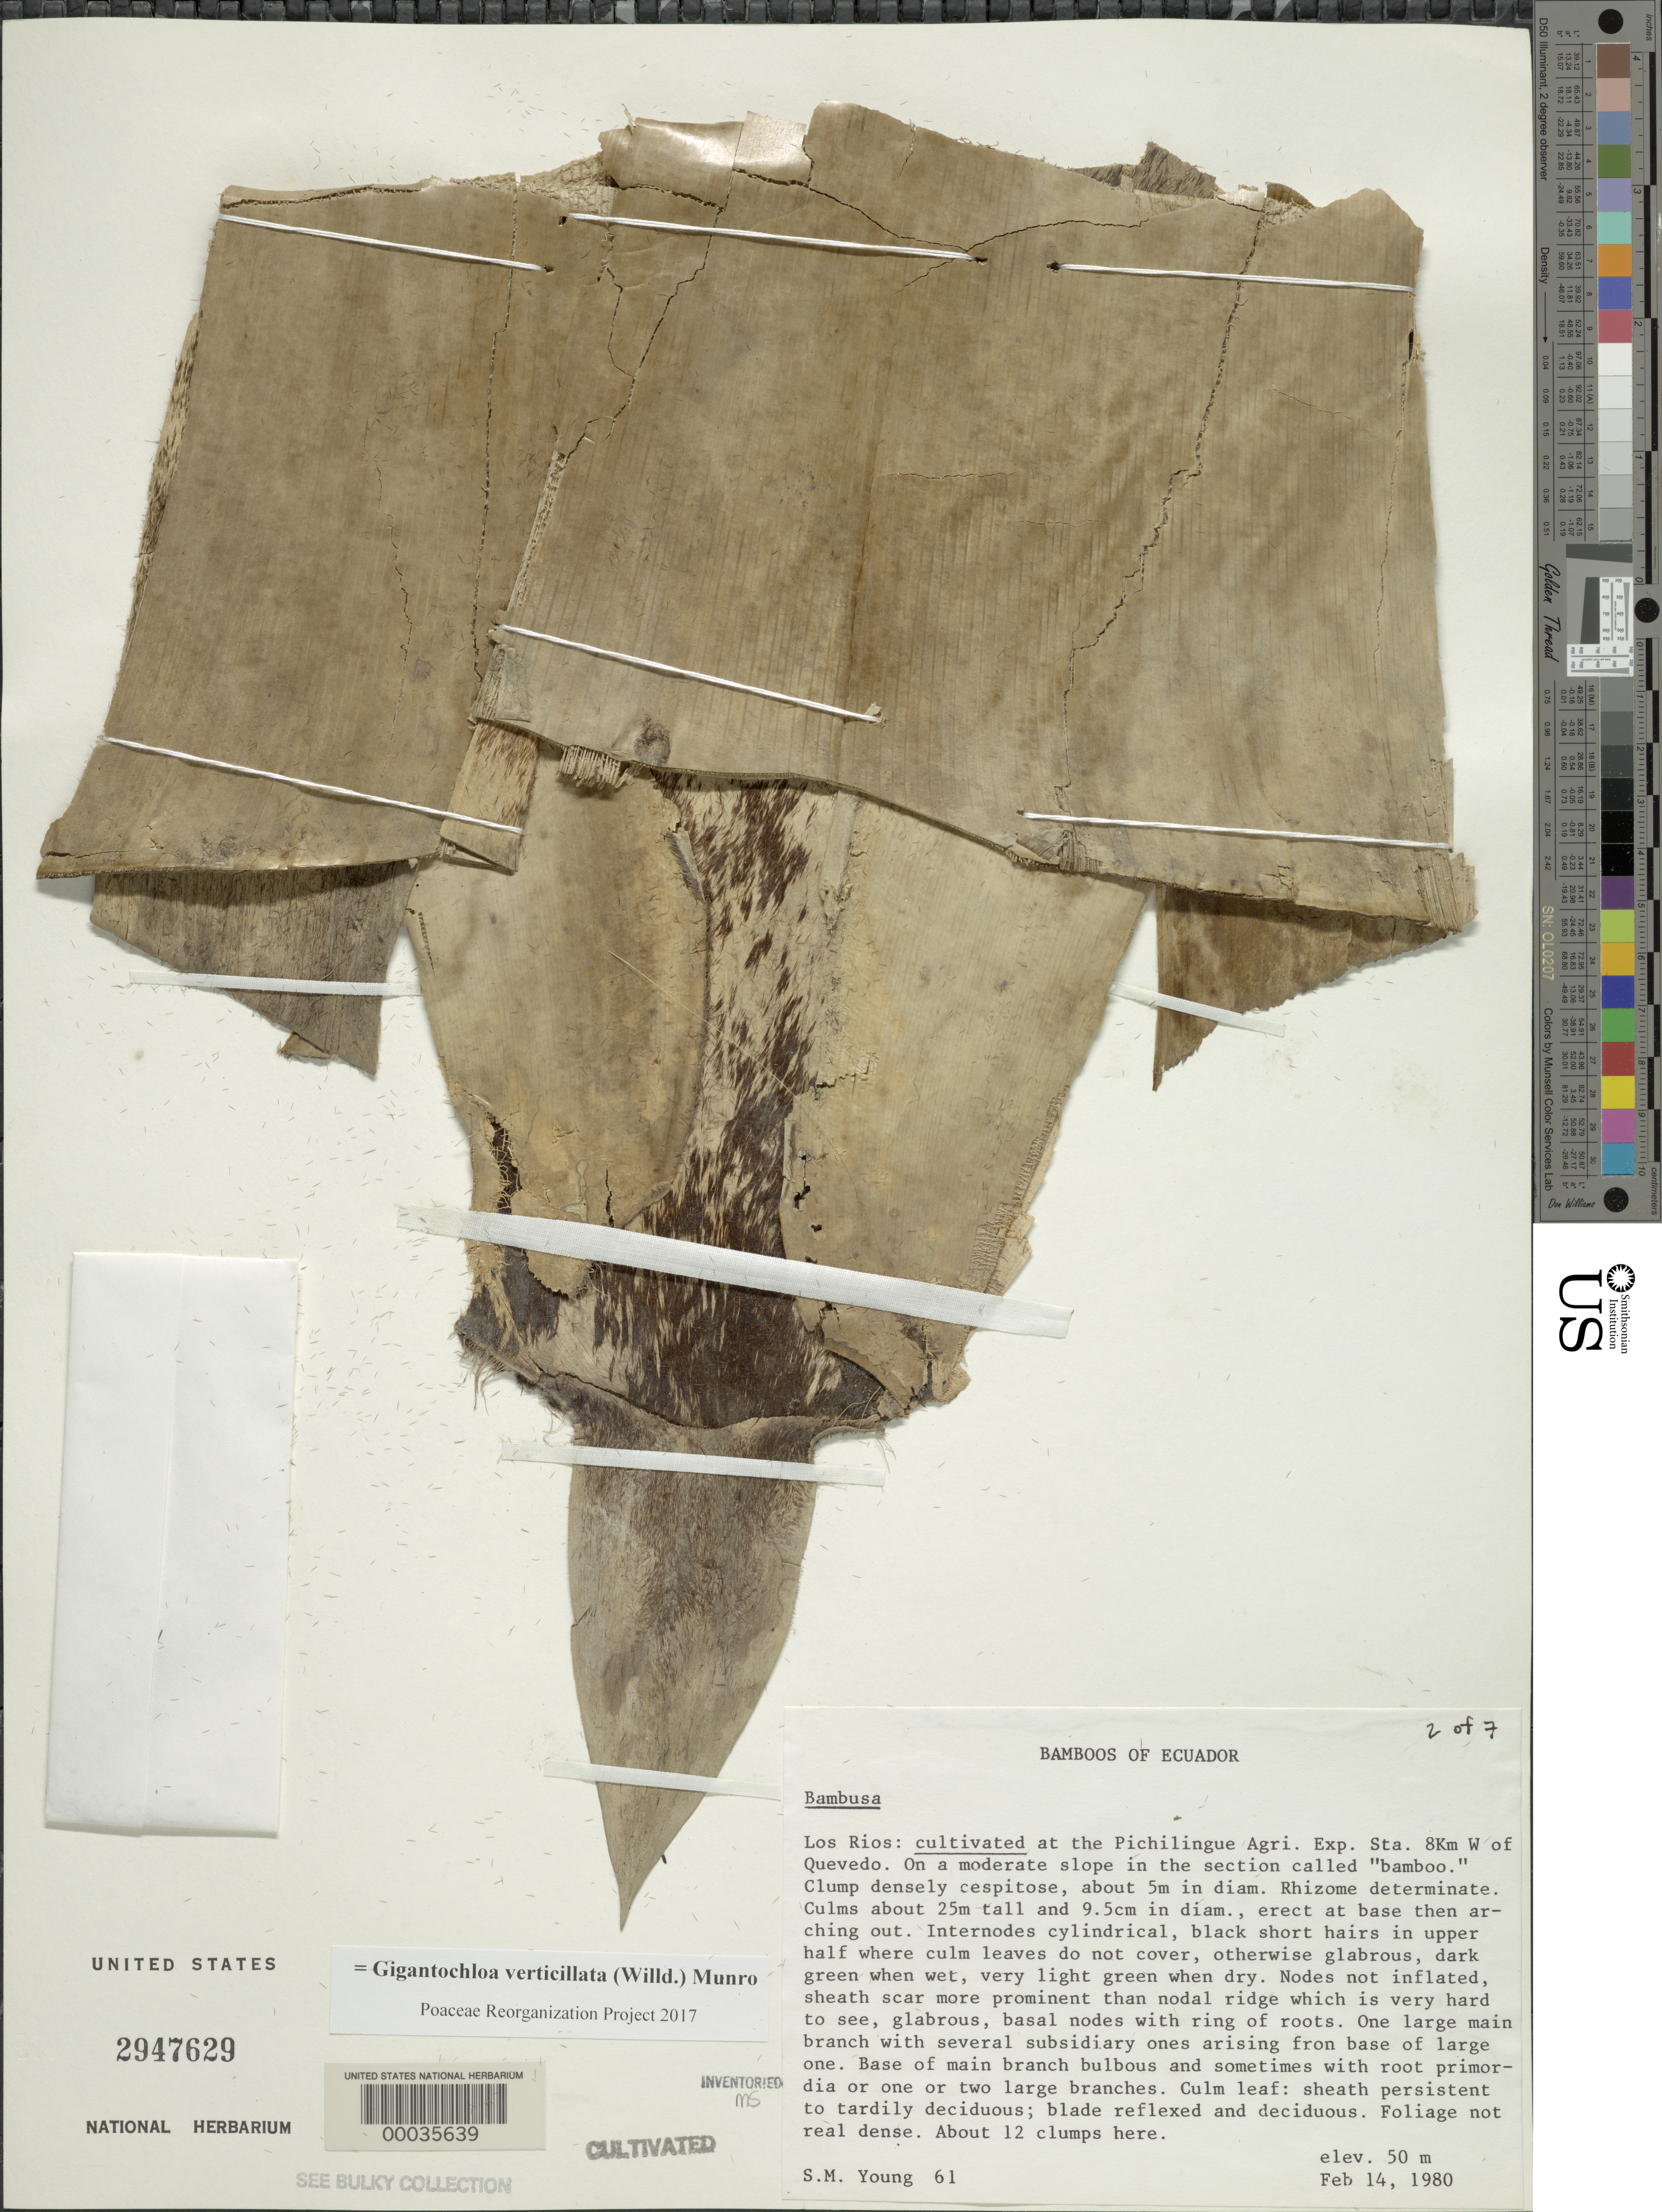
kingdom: Plantae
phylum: Tracheophyta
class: Liliopsida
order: Poales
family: Poaceae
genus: Gigantochloa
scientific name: Gigantochloa verticillata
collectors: S. Young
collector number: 61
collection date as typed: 14 Feb 1980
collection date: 1980-02-14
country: Ecuador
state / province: Los Rios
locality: Pichilingue Agricultural Experimental, Quevedo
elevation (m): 50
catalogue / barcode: US 2947629